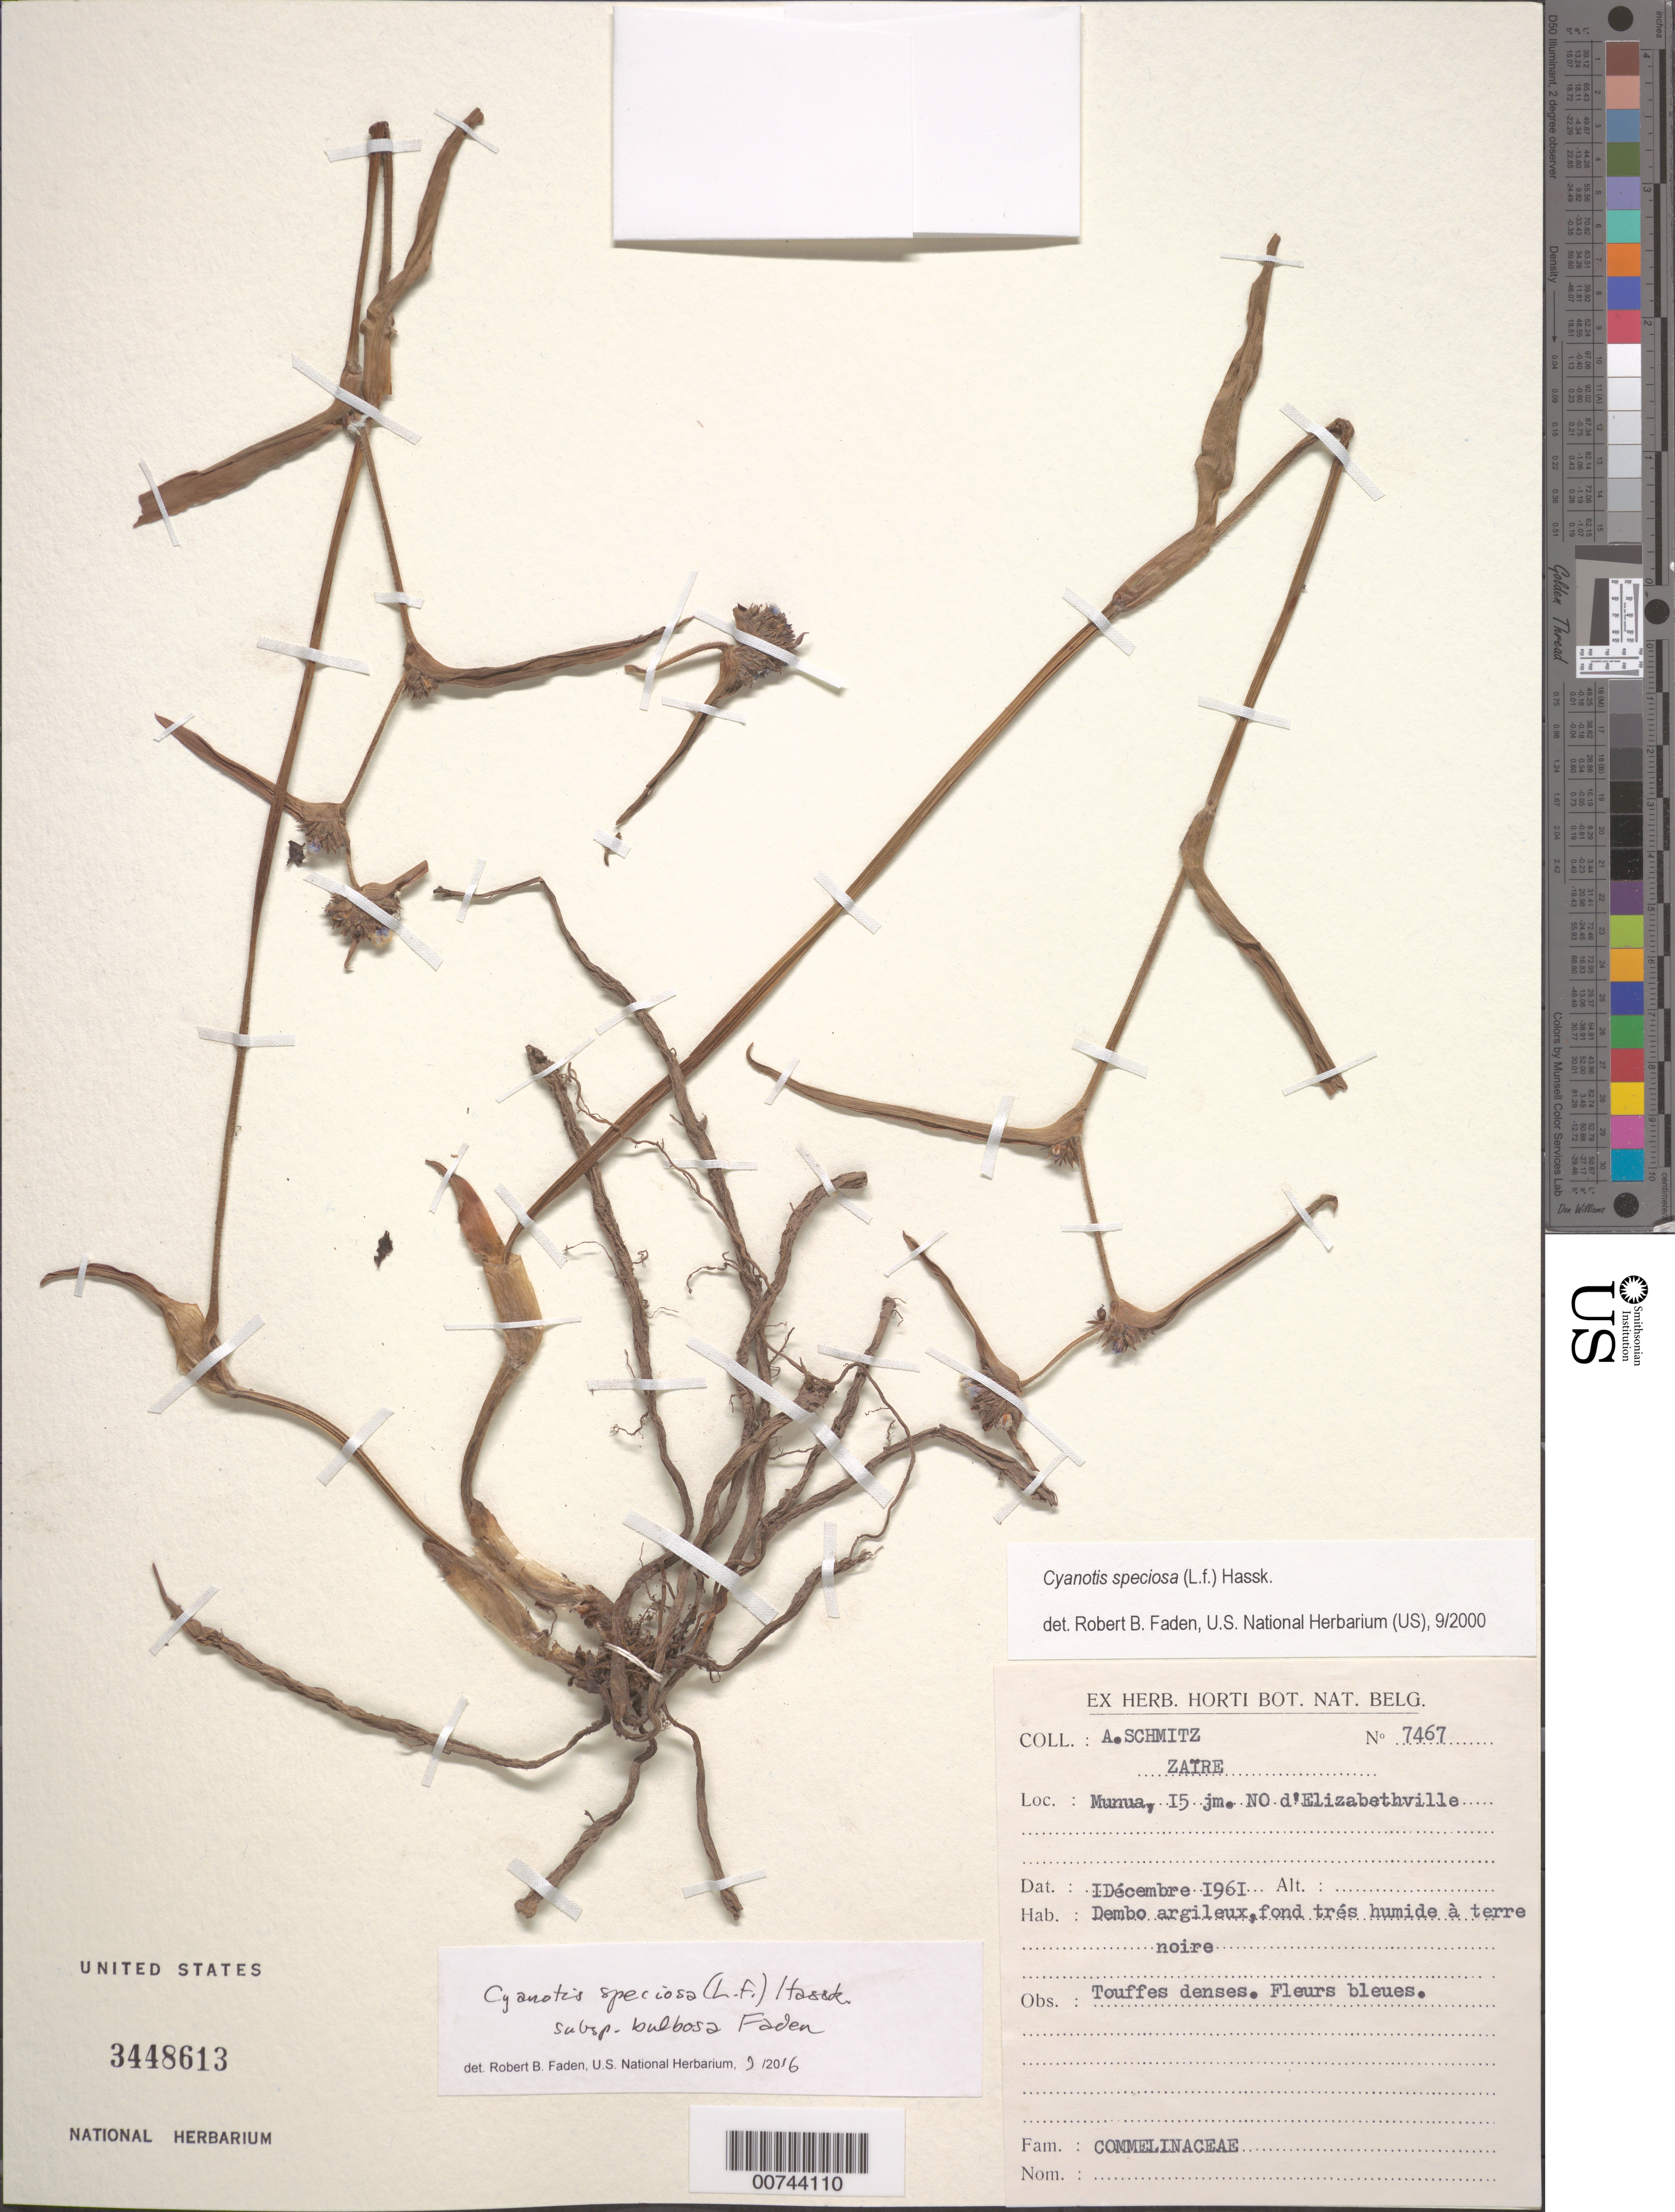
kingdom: Plantae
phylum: Tracheophyta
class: Liliopsida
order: Commelinales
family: Commelinaceae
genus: Cyanotis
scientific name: Cyanotis speciosa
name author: (L. f.) Hassk.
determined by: Faden, Robert B., (US), Smithsonian Institution - National Museum of Natural History (UNITED STATES)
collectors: A. Schmitz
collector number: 7467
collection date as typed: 01 Dec 1961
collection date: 1961-12-01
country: Congo, Democratic Republic of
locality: Munua, Elizabethville.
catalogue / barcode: US 3448613